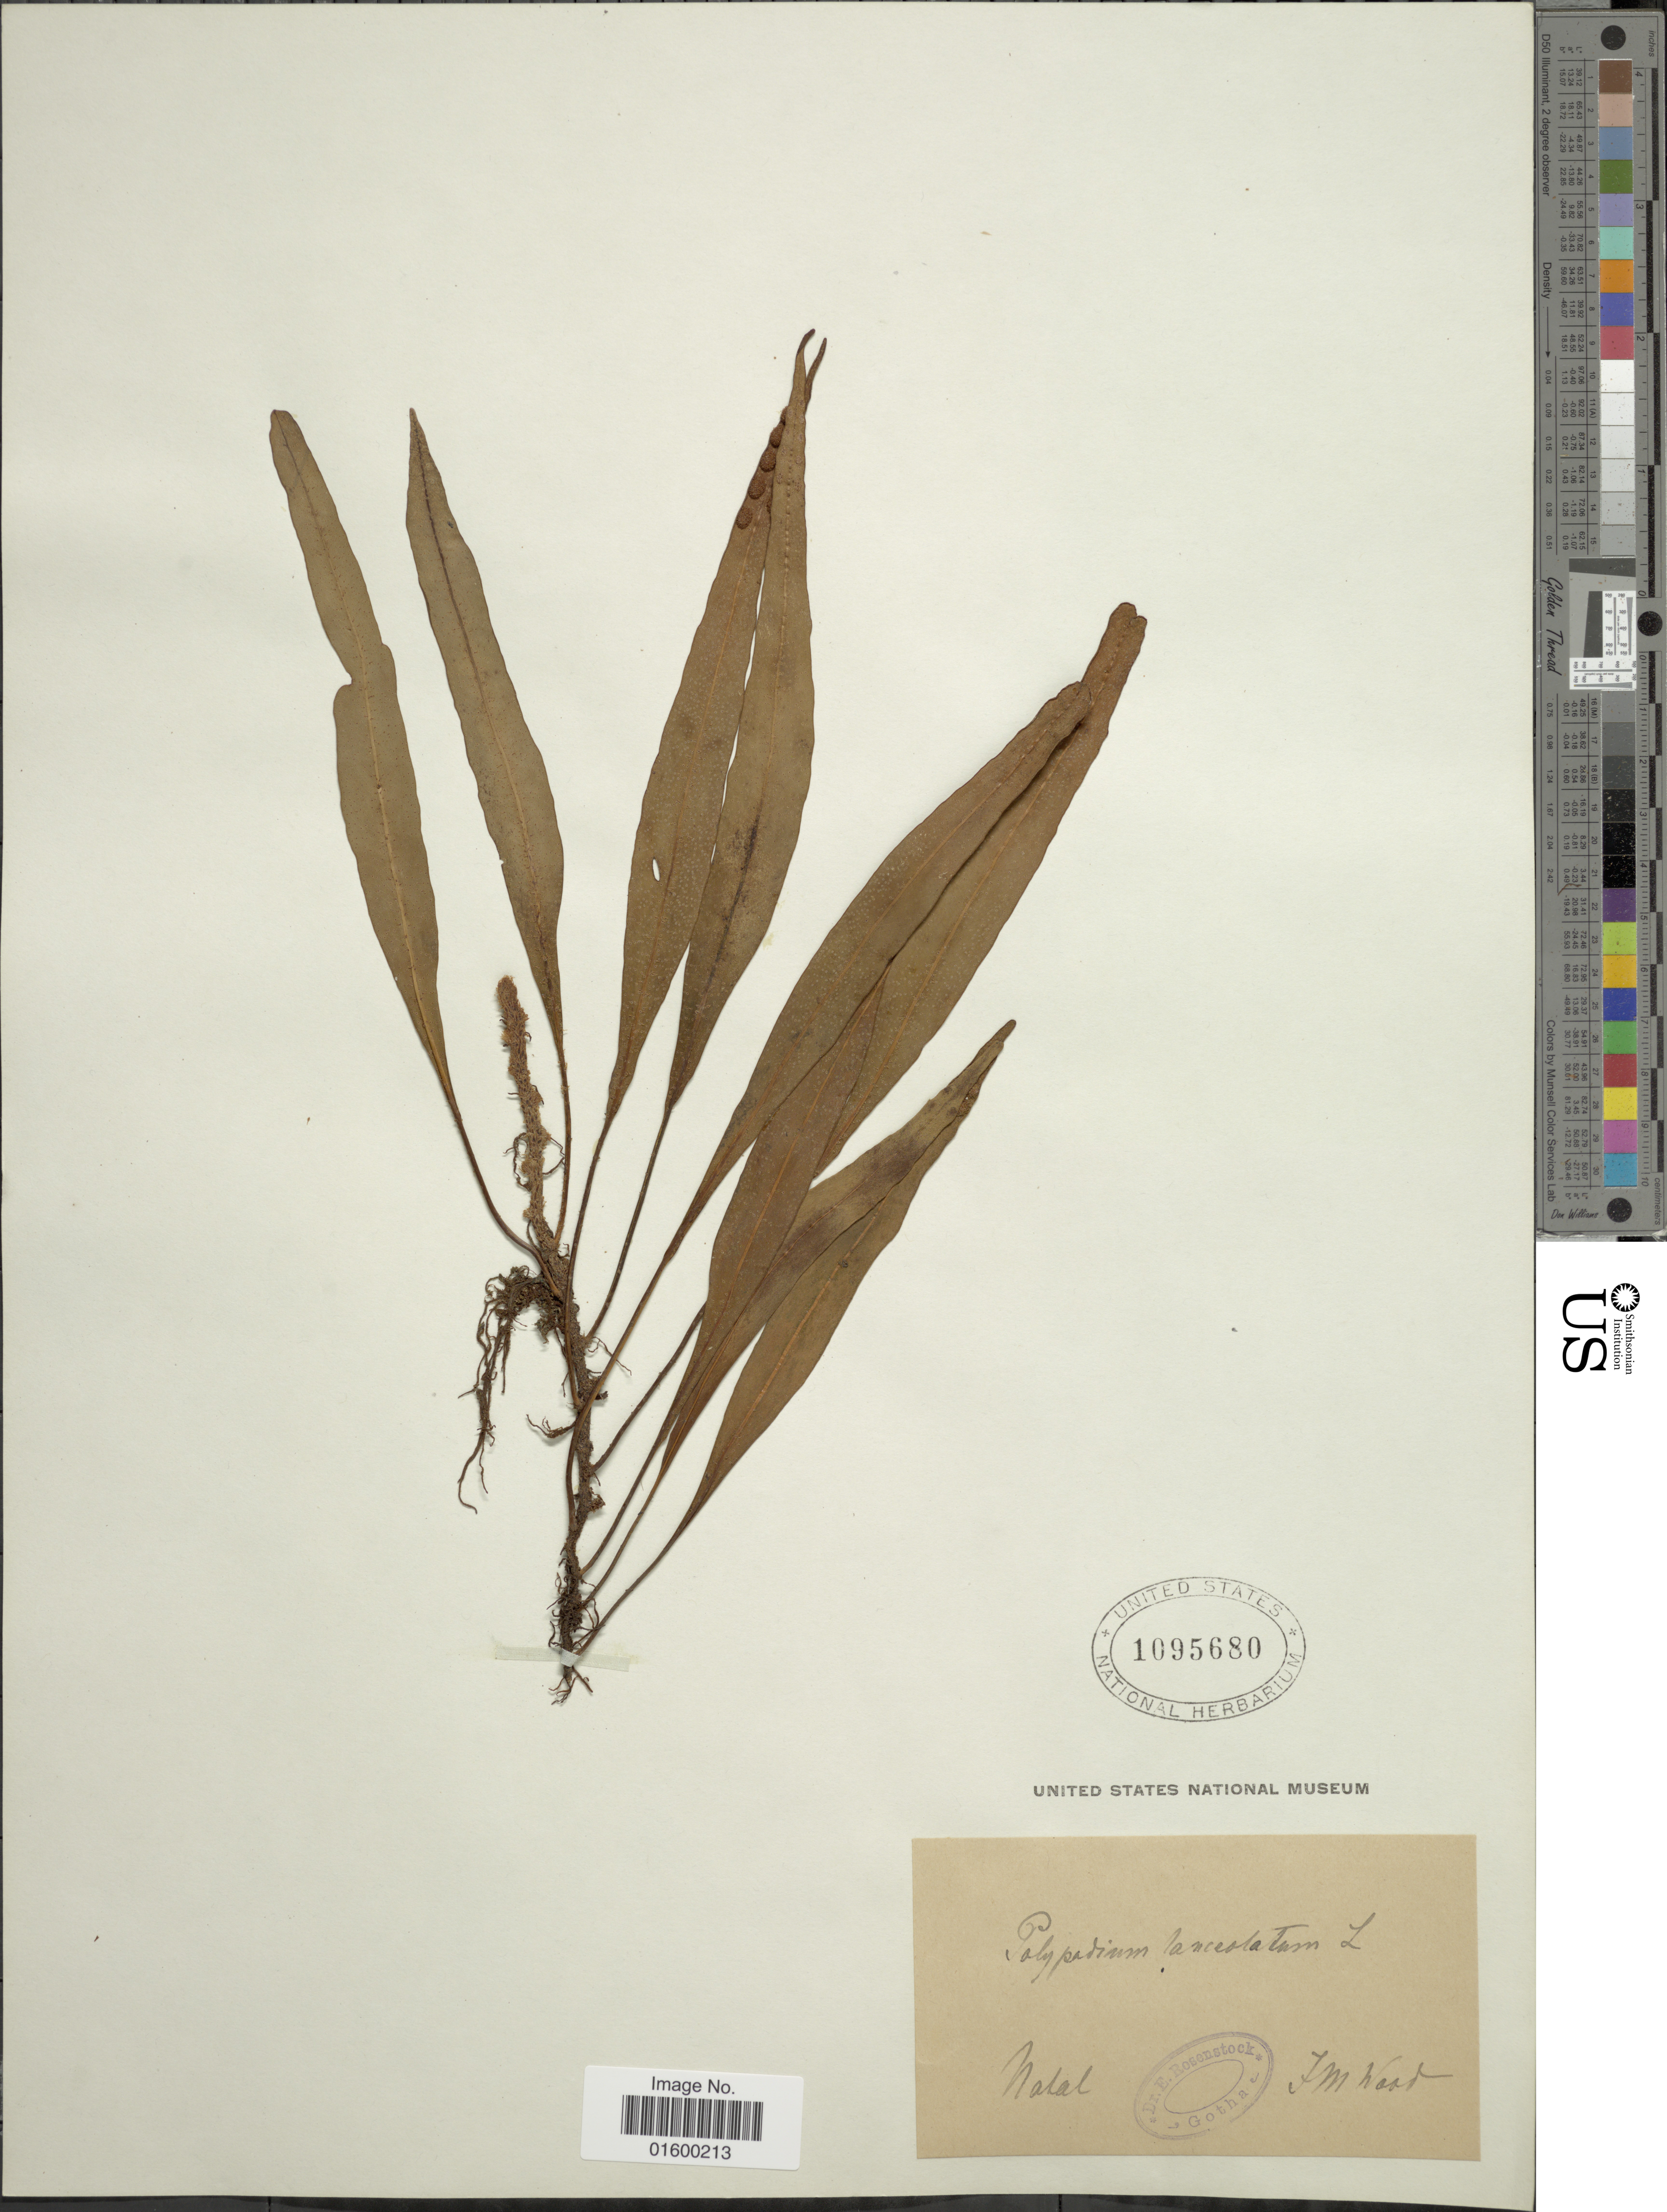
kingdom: Plantae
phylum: Tracheophyta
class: Polypodiopsida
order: Polypodiales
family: Polypodiaceae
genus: Pleopeltis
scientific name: Pleopeltis macrocarpa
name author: (Bory ex Willd.) Kaulf.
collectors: J. M. Wood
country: South Africa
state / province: KwaZulu-Natal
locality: Natal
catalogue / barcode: US 1095680